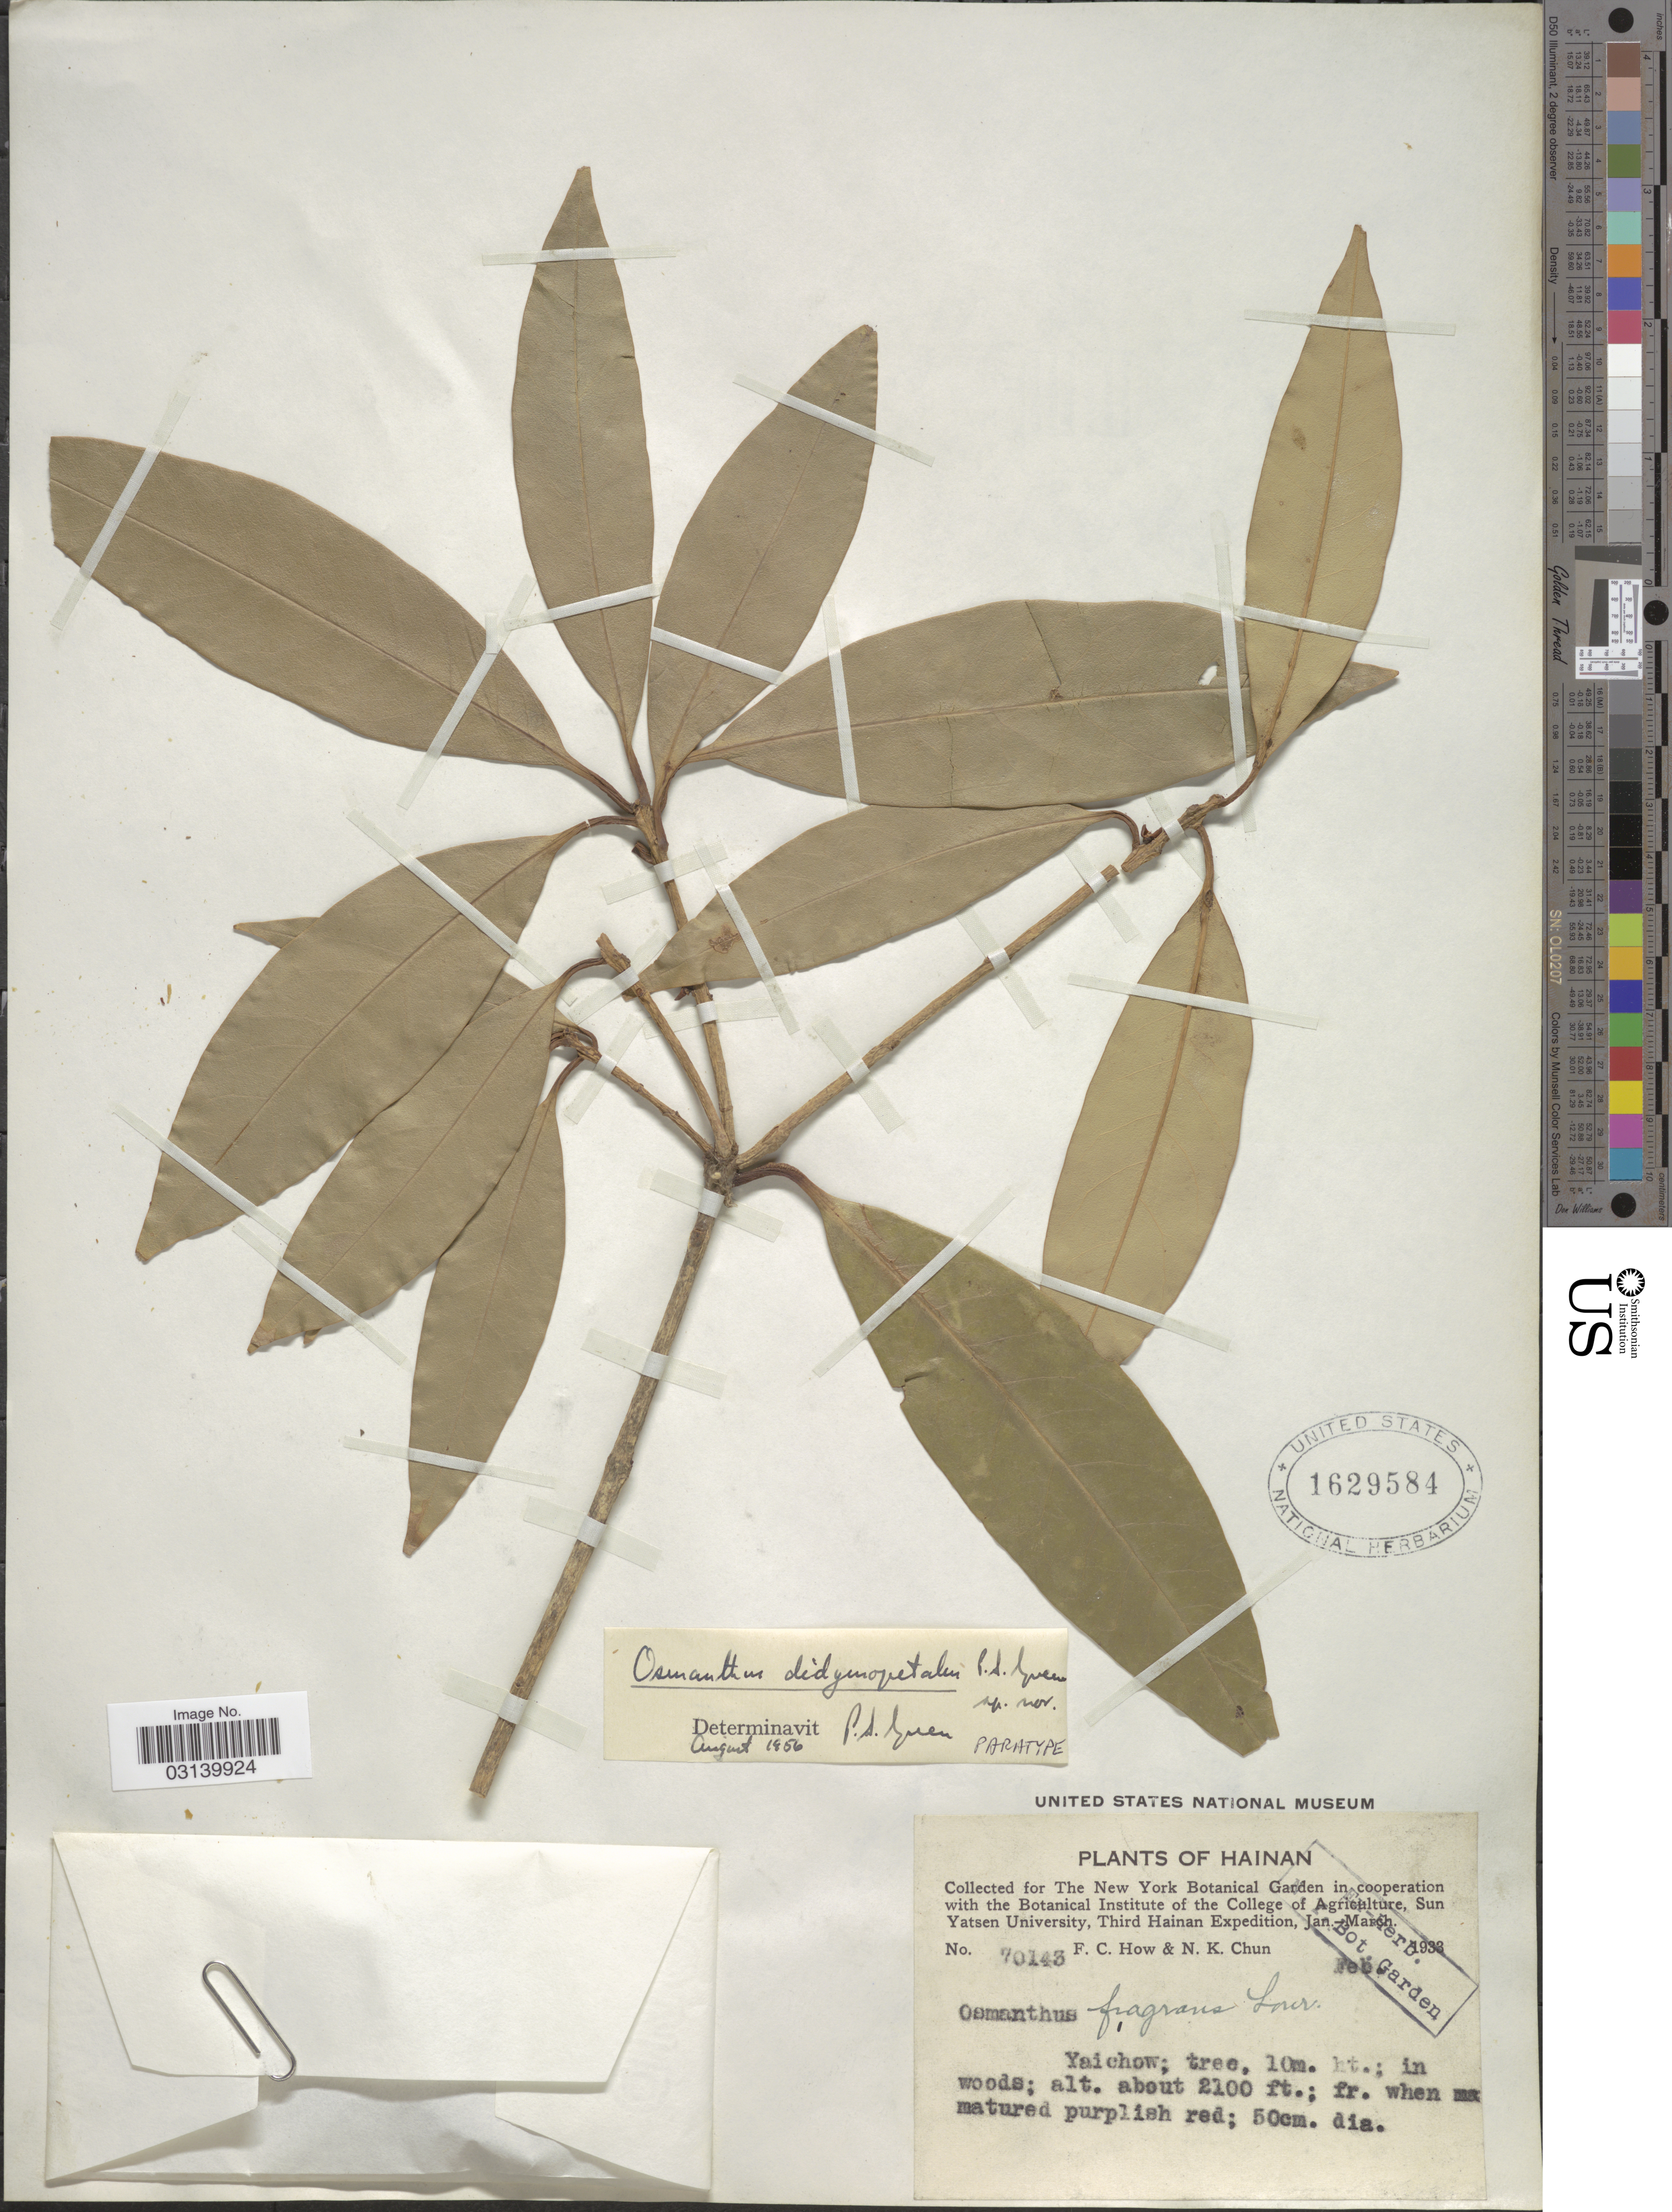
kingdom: Plantae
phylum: Tracheophyta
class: Magnoliopsida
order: Lamiales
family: Oleaceae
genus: Osmanthus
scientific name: Osmanthus didymopetalus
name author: P.S. Green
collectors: F. C. How & N. K. Chun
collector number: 70143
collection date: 1933-02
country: China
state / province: Hainan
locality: Yaichow.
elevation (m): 640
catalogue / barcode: US 1629584